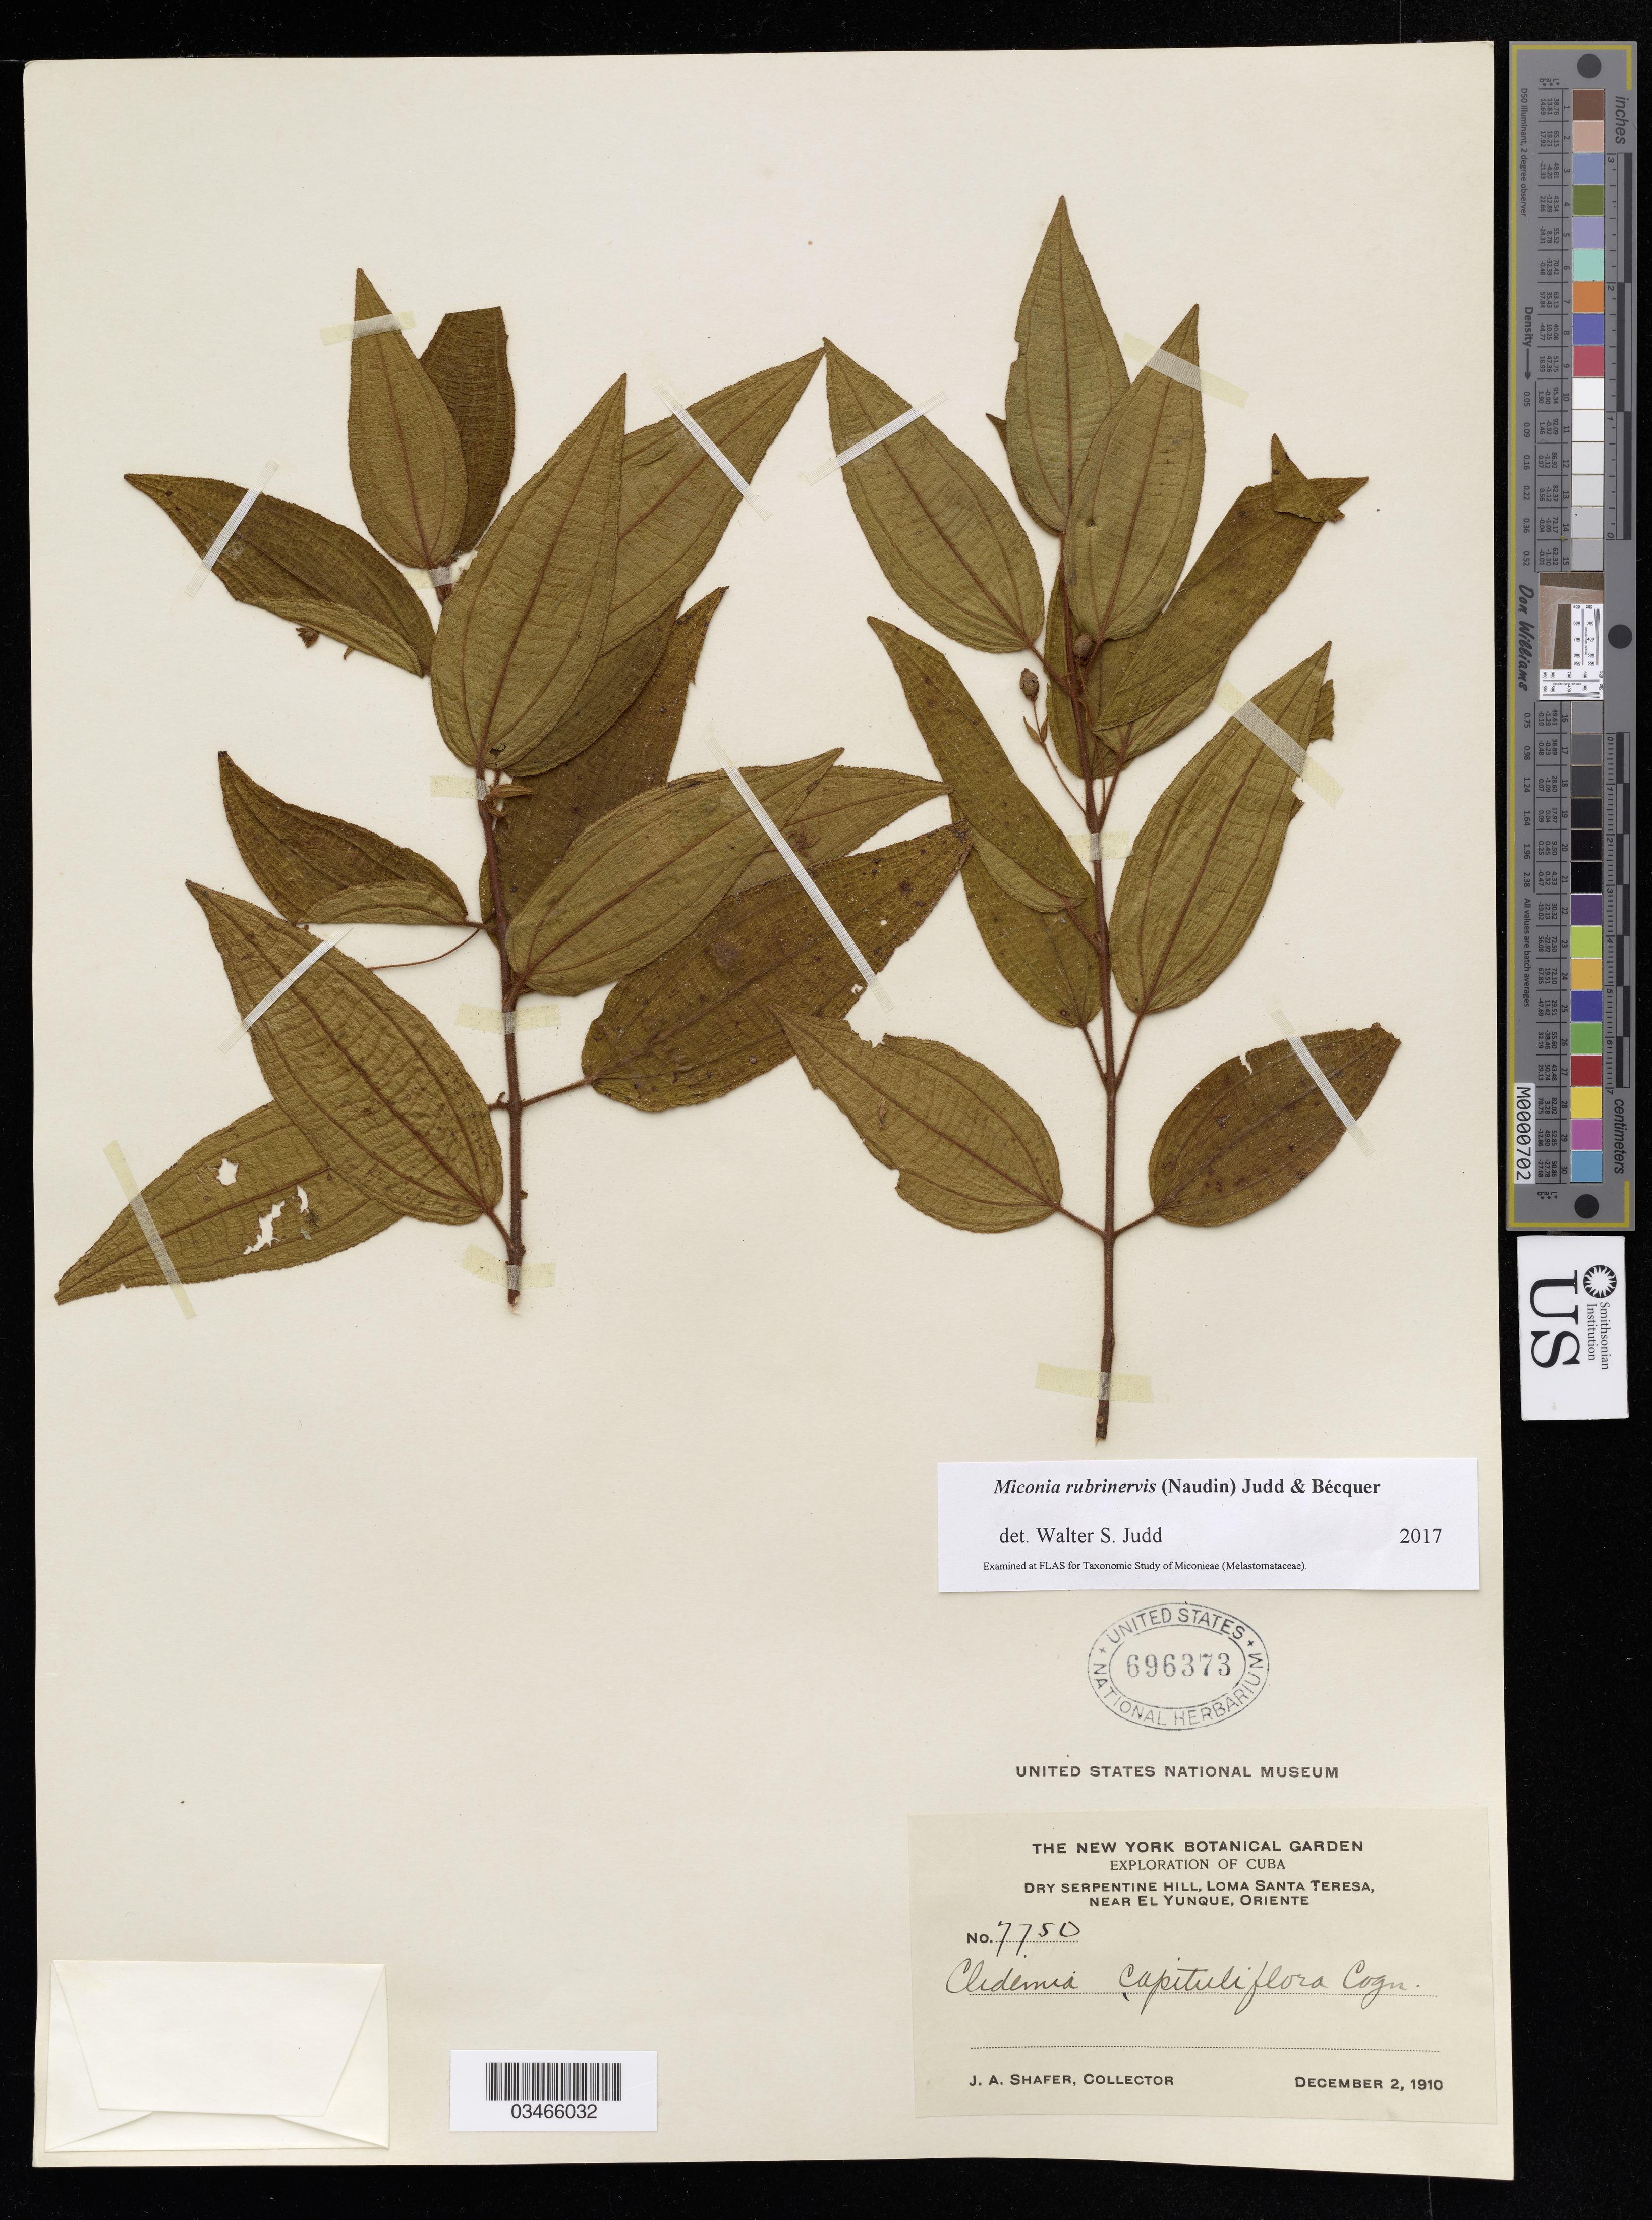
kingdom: Plantae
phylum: Tracheophyta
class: Magnoliopsida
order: Myrtales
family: Melastomataceae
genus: Miconia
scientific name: Miconia rubrinervis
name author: (Naudin) Judd & Bécquer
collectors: J. A. Shafer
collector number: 7750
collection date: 1910-12-02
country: Cuba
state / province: Oriente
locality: Dry Serpentine Hill, Loma Santa Teresa, Near Yunque, Oriente.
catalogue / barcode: US 696373